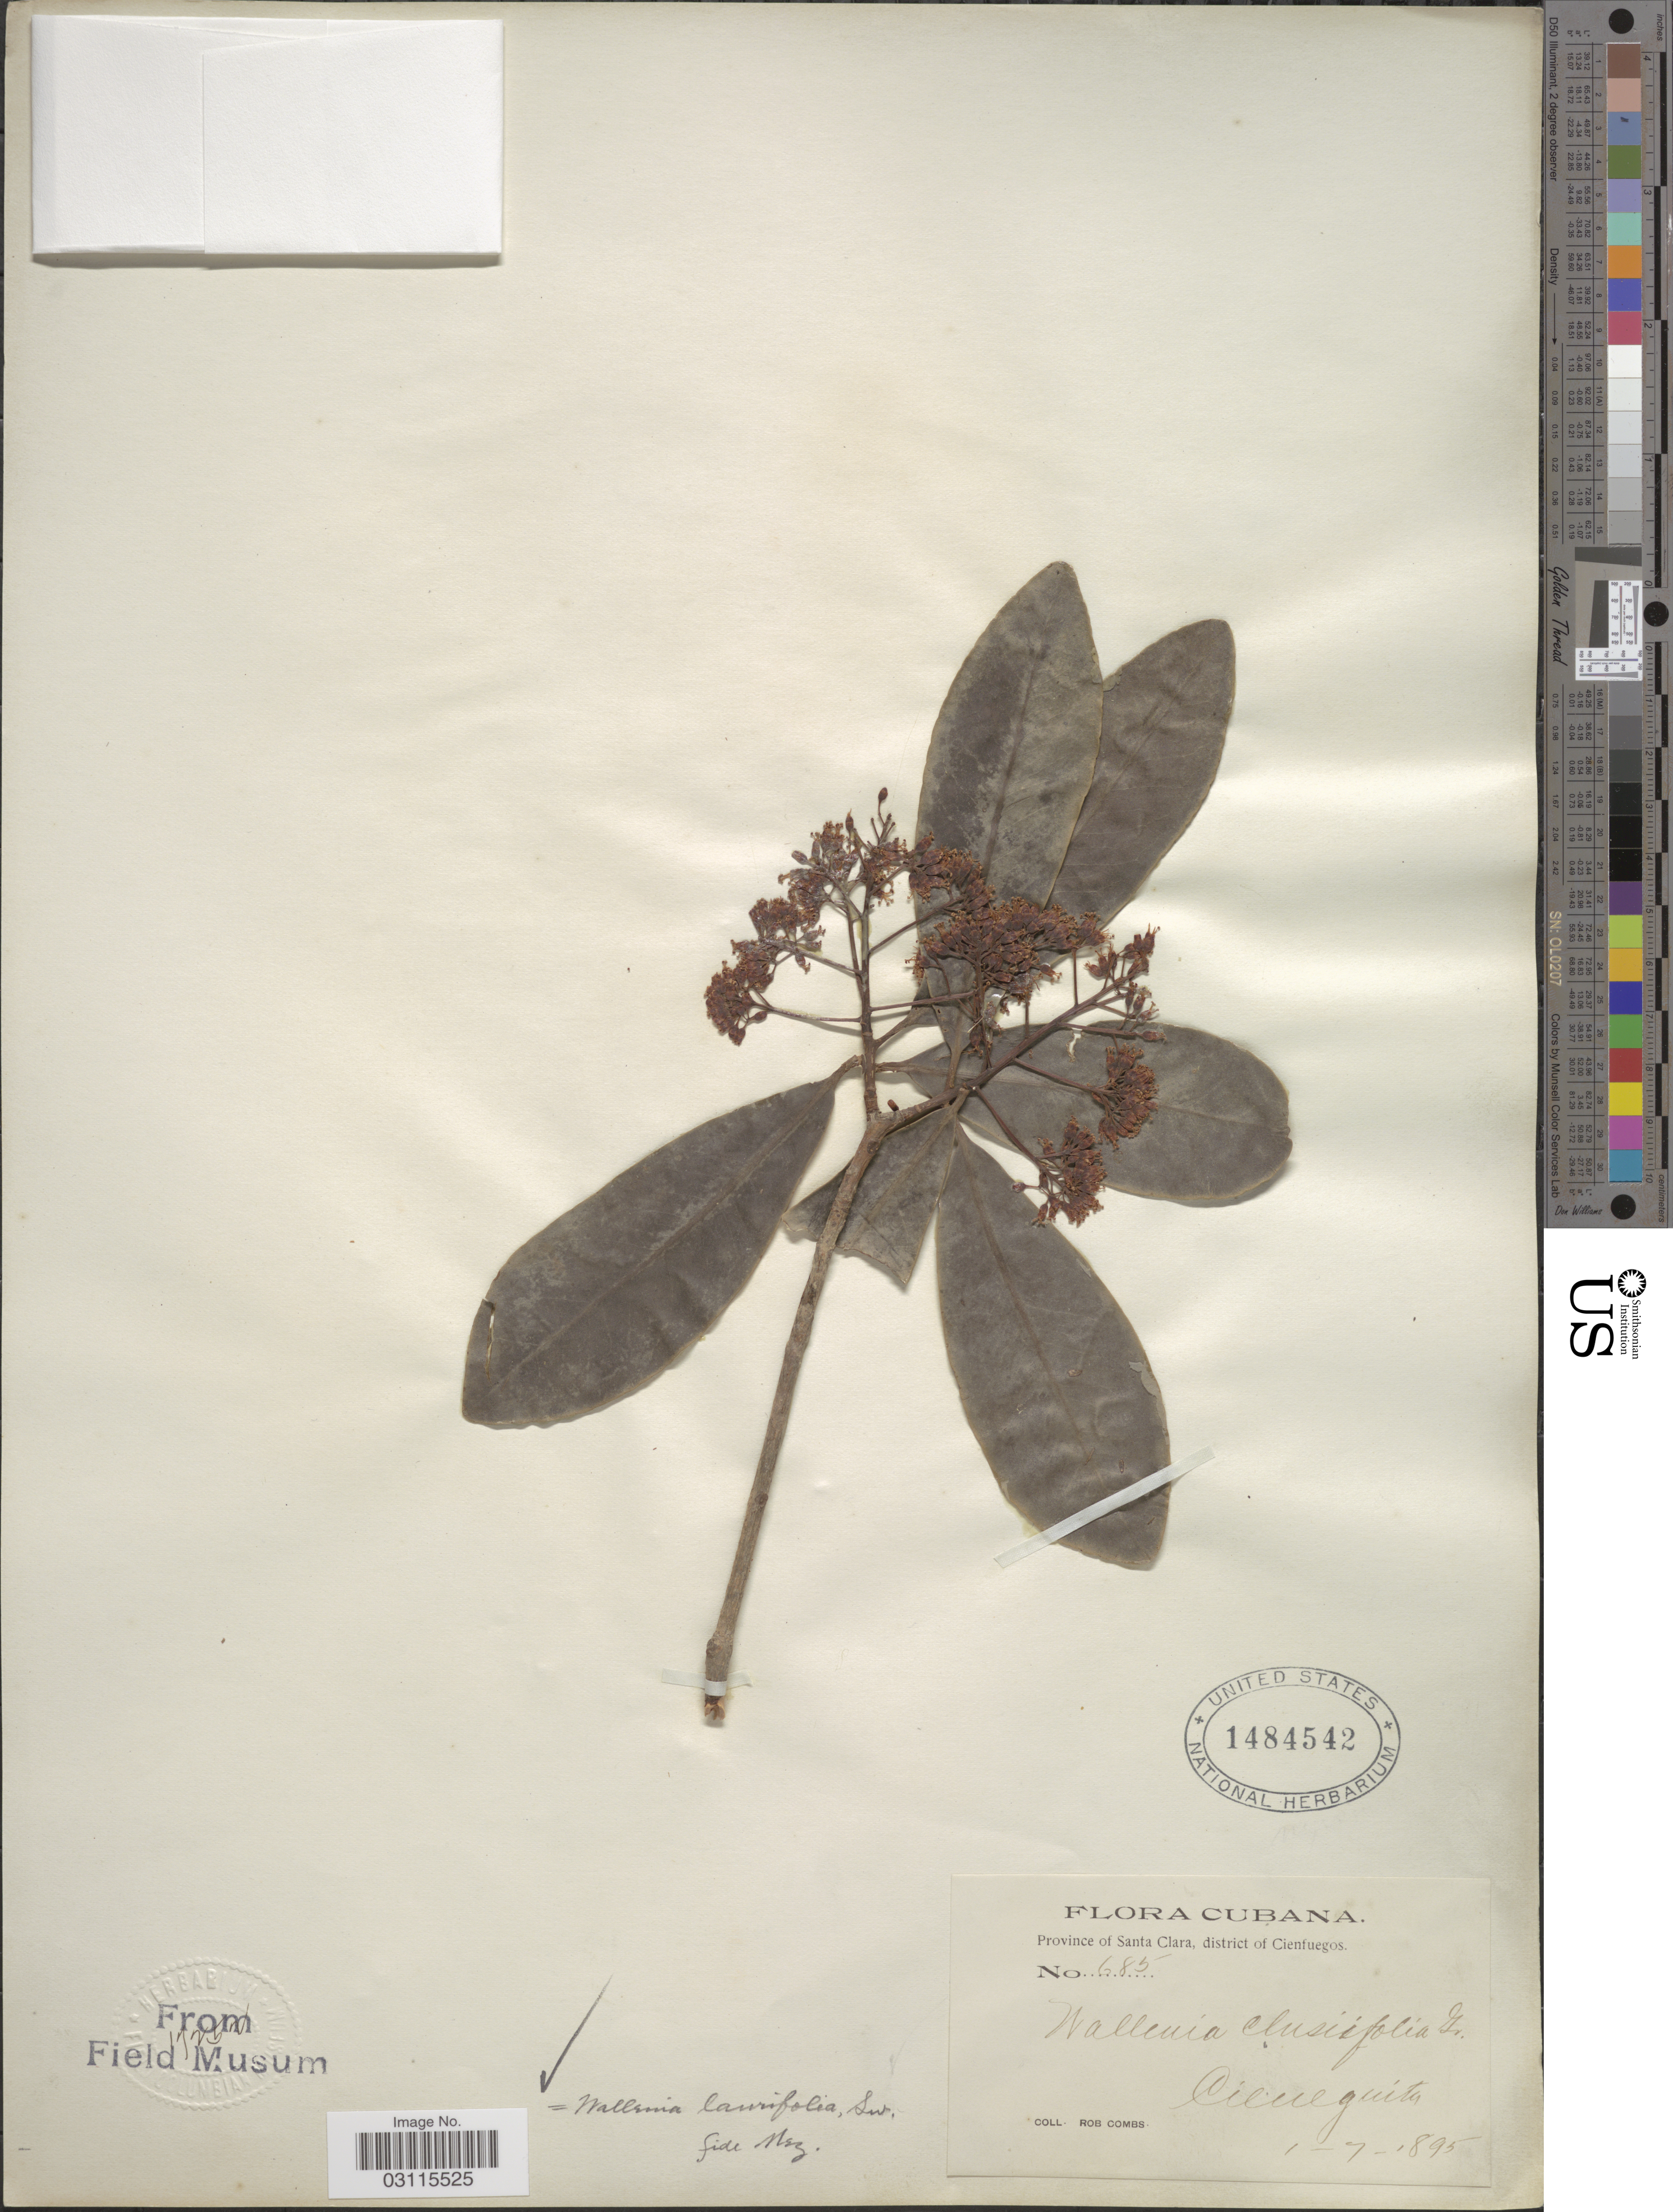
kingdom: Plantae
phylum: Tracheophyta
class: Magnoliopsida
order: Ericales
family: Primulaceae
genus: Wallenia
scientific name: Wallenia laurifolia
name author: Sw.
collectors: R. Combs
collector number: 685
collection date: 1895-07-01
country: Cuba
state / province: Las Villas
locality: Santa Clara, district of Cienfuegos. Cieneguita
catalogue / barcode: US 1484542